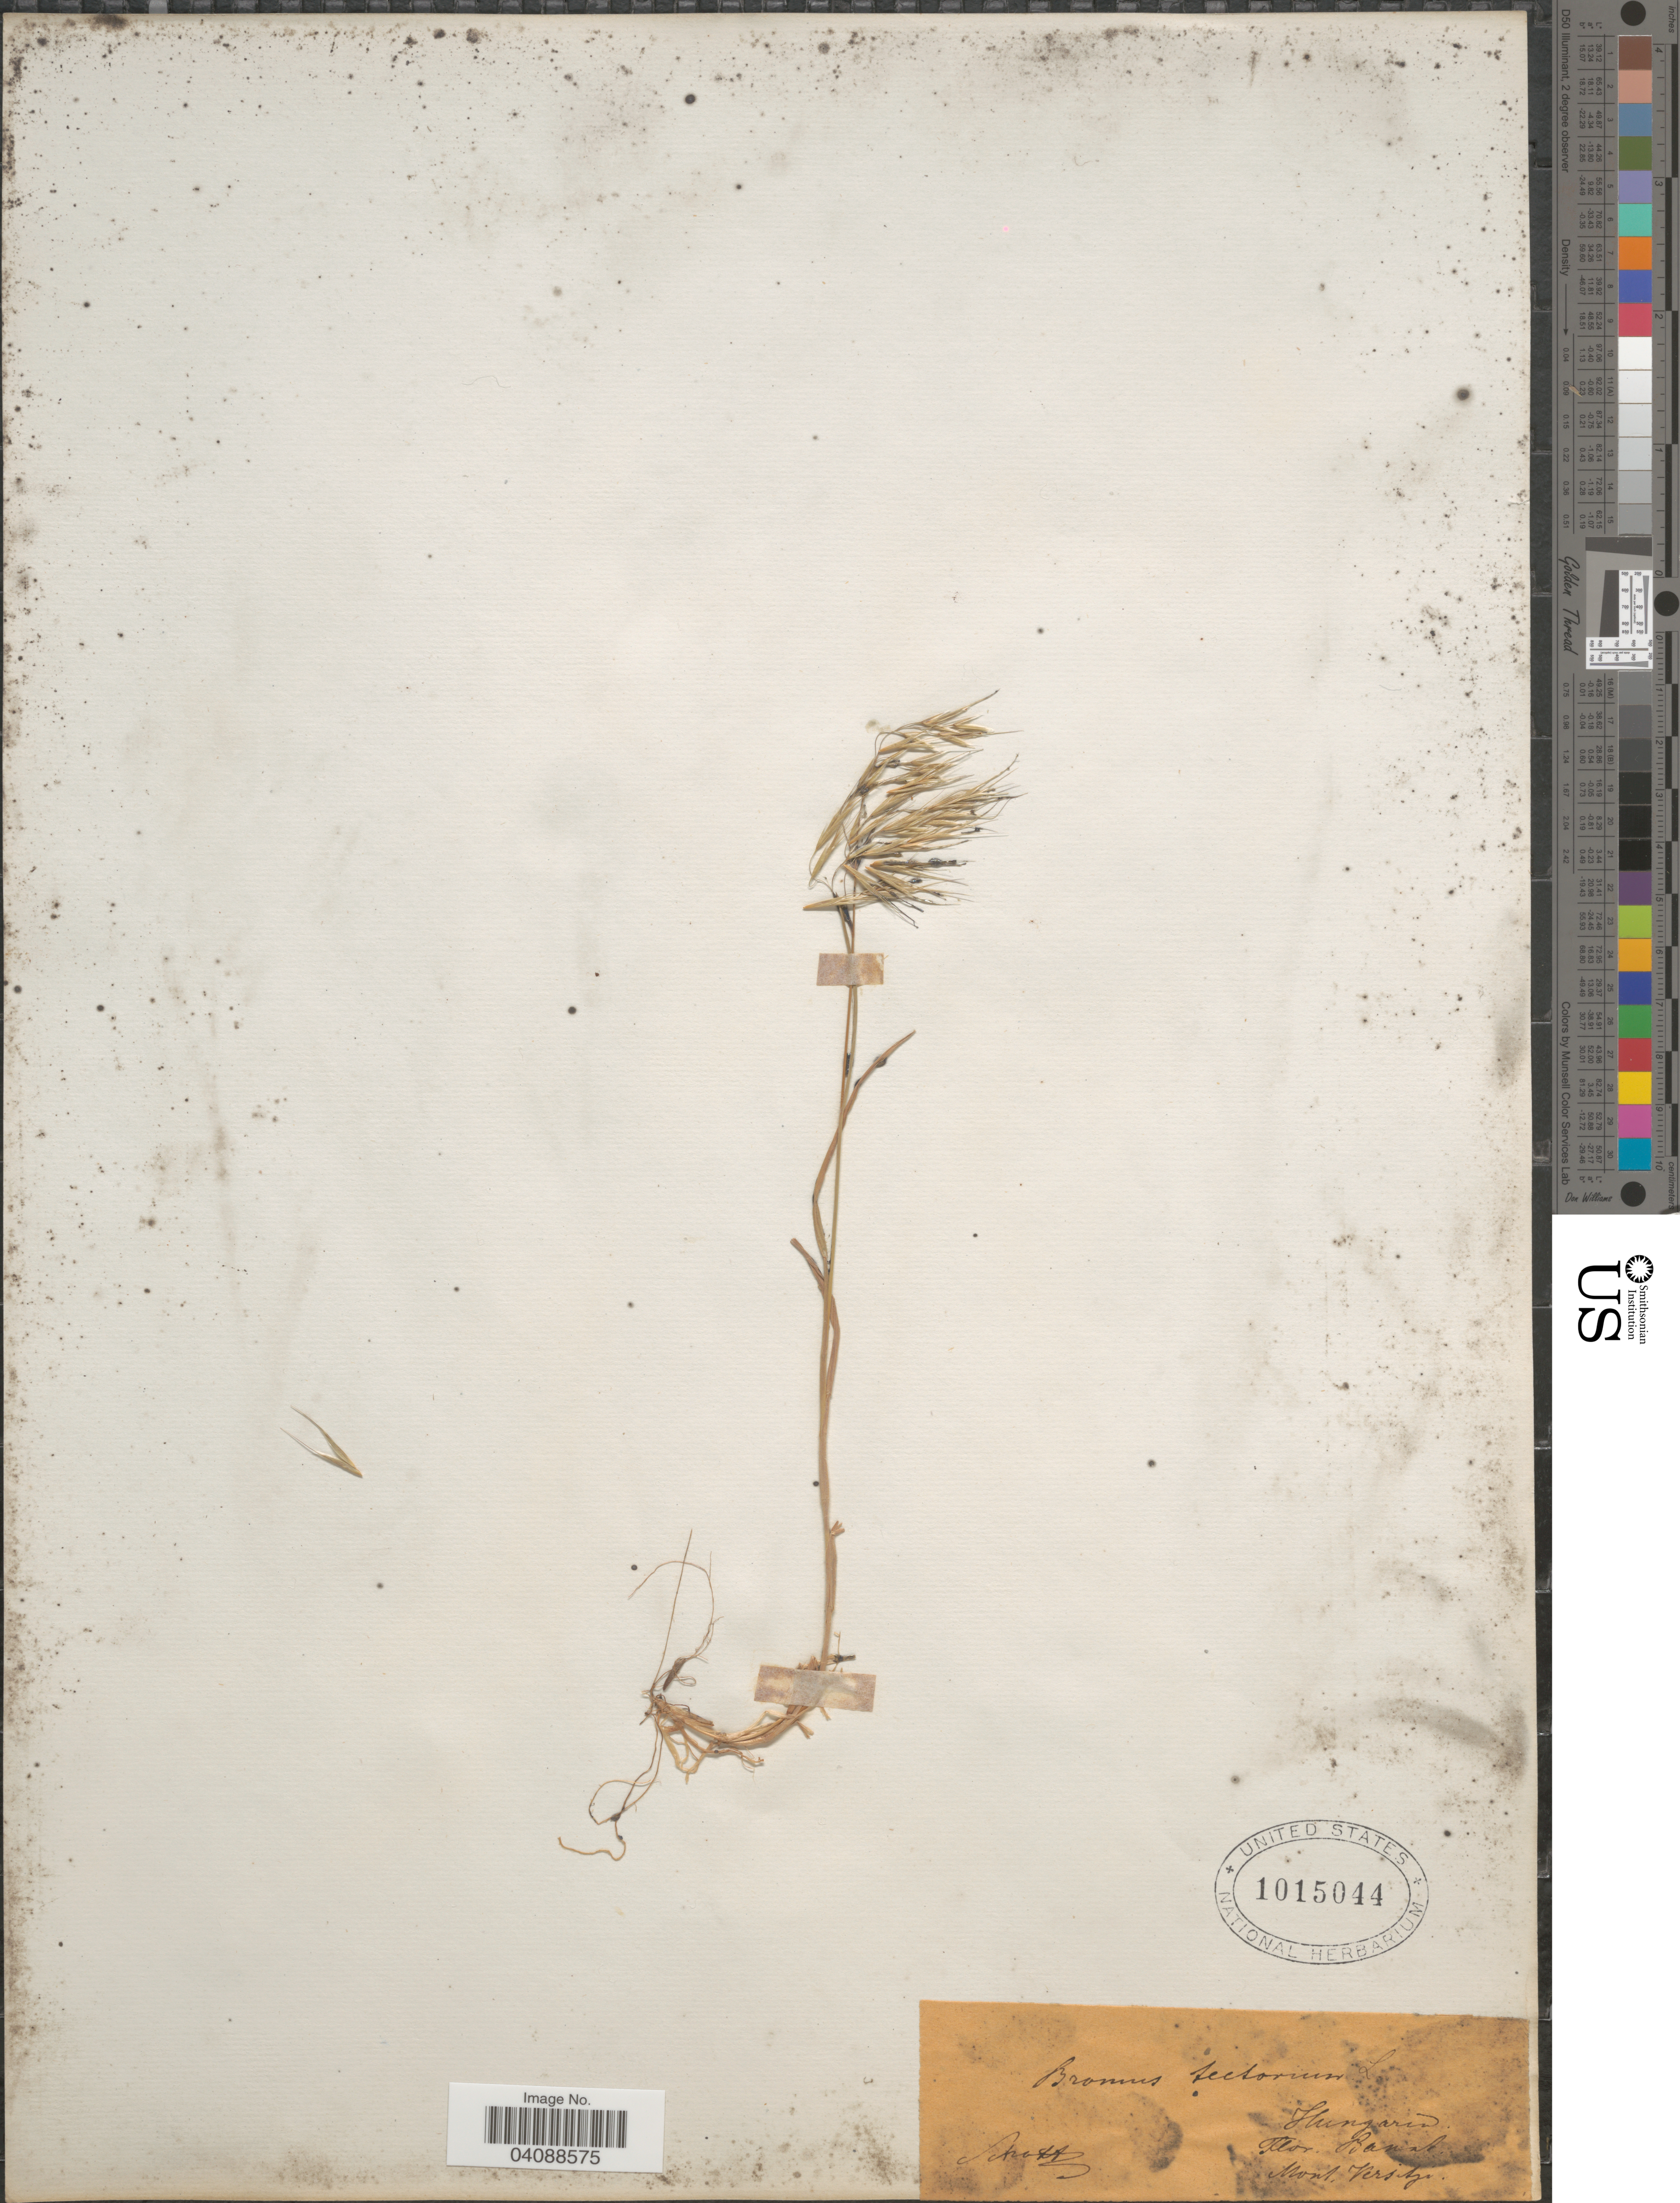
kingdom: Plantae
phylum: Tracheophyta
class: Liliopsida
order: Poales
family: Poaceae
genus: Bromus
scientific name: Bromus tectorum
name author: L.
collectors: -. Schottz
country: Hungary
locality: Banat. Mont. Versitzi [interpreted].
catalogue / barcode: US 1015044